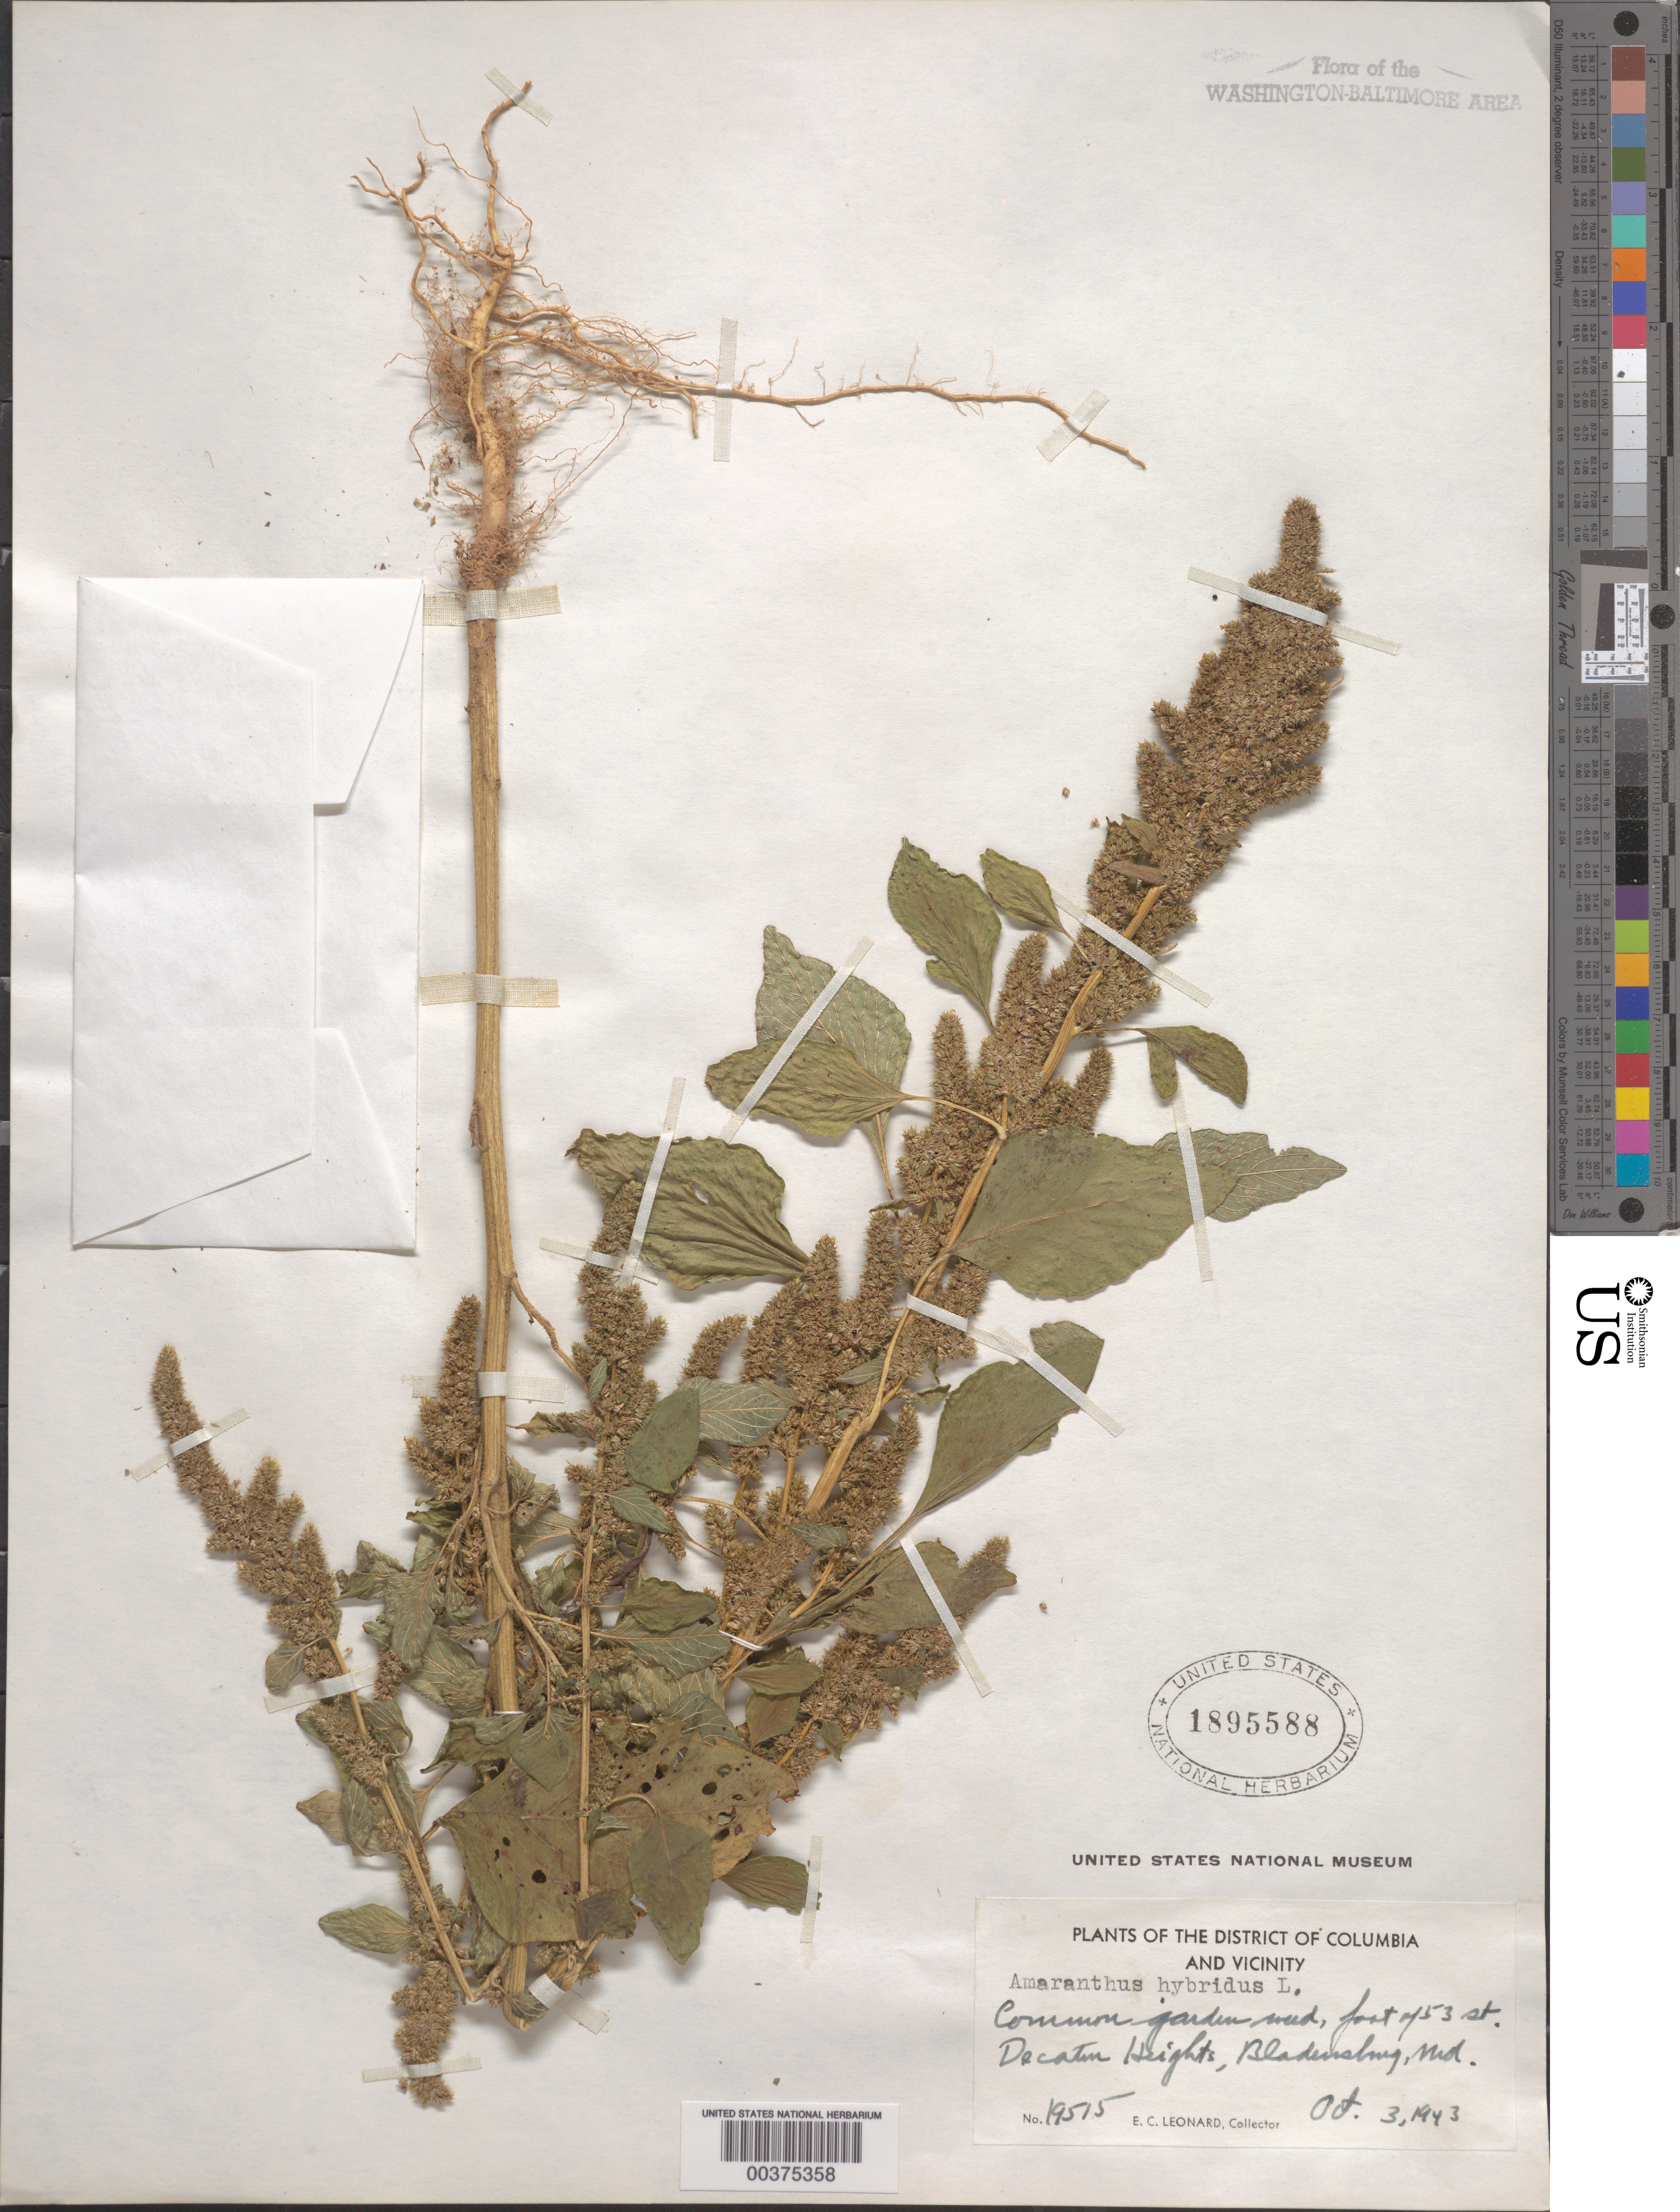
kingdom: Plantae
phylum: Tracheophyta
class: Magnoliopsida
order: Caryophyllales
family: Amaranthaceae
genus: Amaranthus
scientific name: Amaranthus hybridus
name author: L.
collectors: E. C. Leonard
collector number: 19515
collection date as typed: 03 Oct 1943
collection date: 1943-10-03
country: United States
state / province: Maryland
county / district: Prince George's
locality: Bladensburg, Decatur Heights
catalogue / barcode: US 1895588